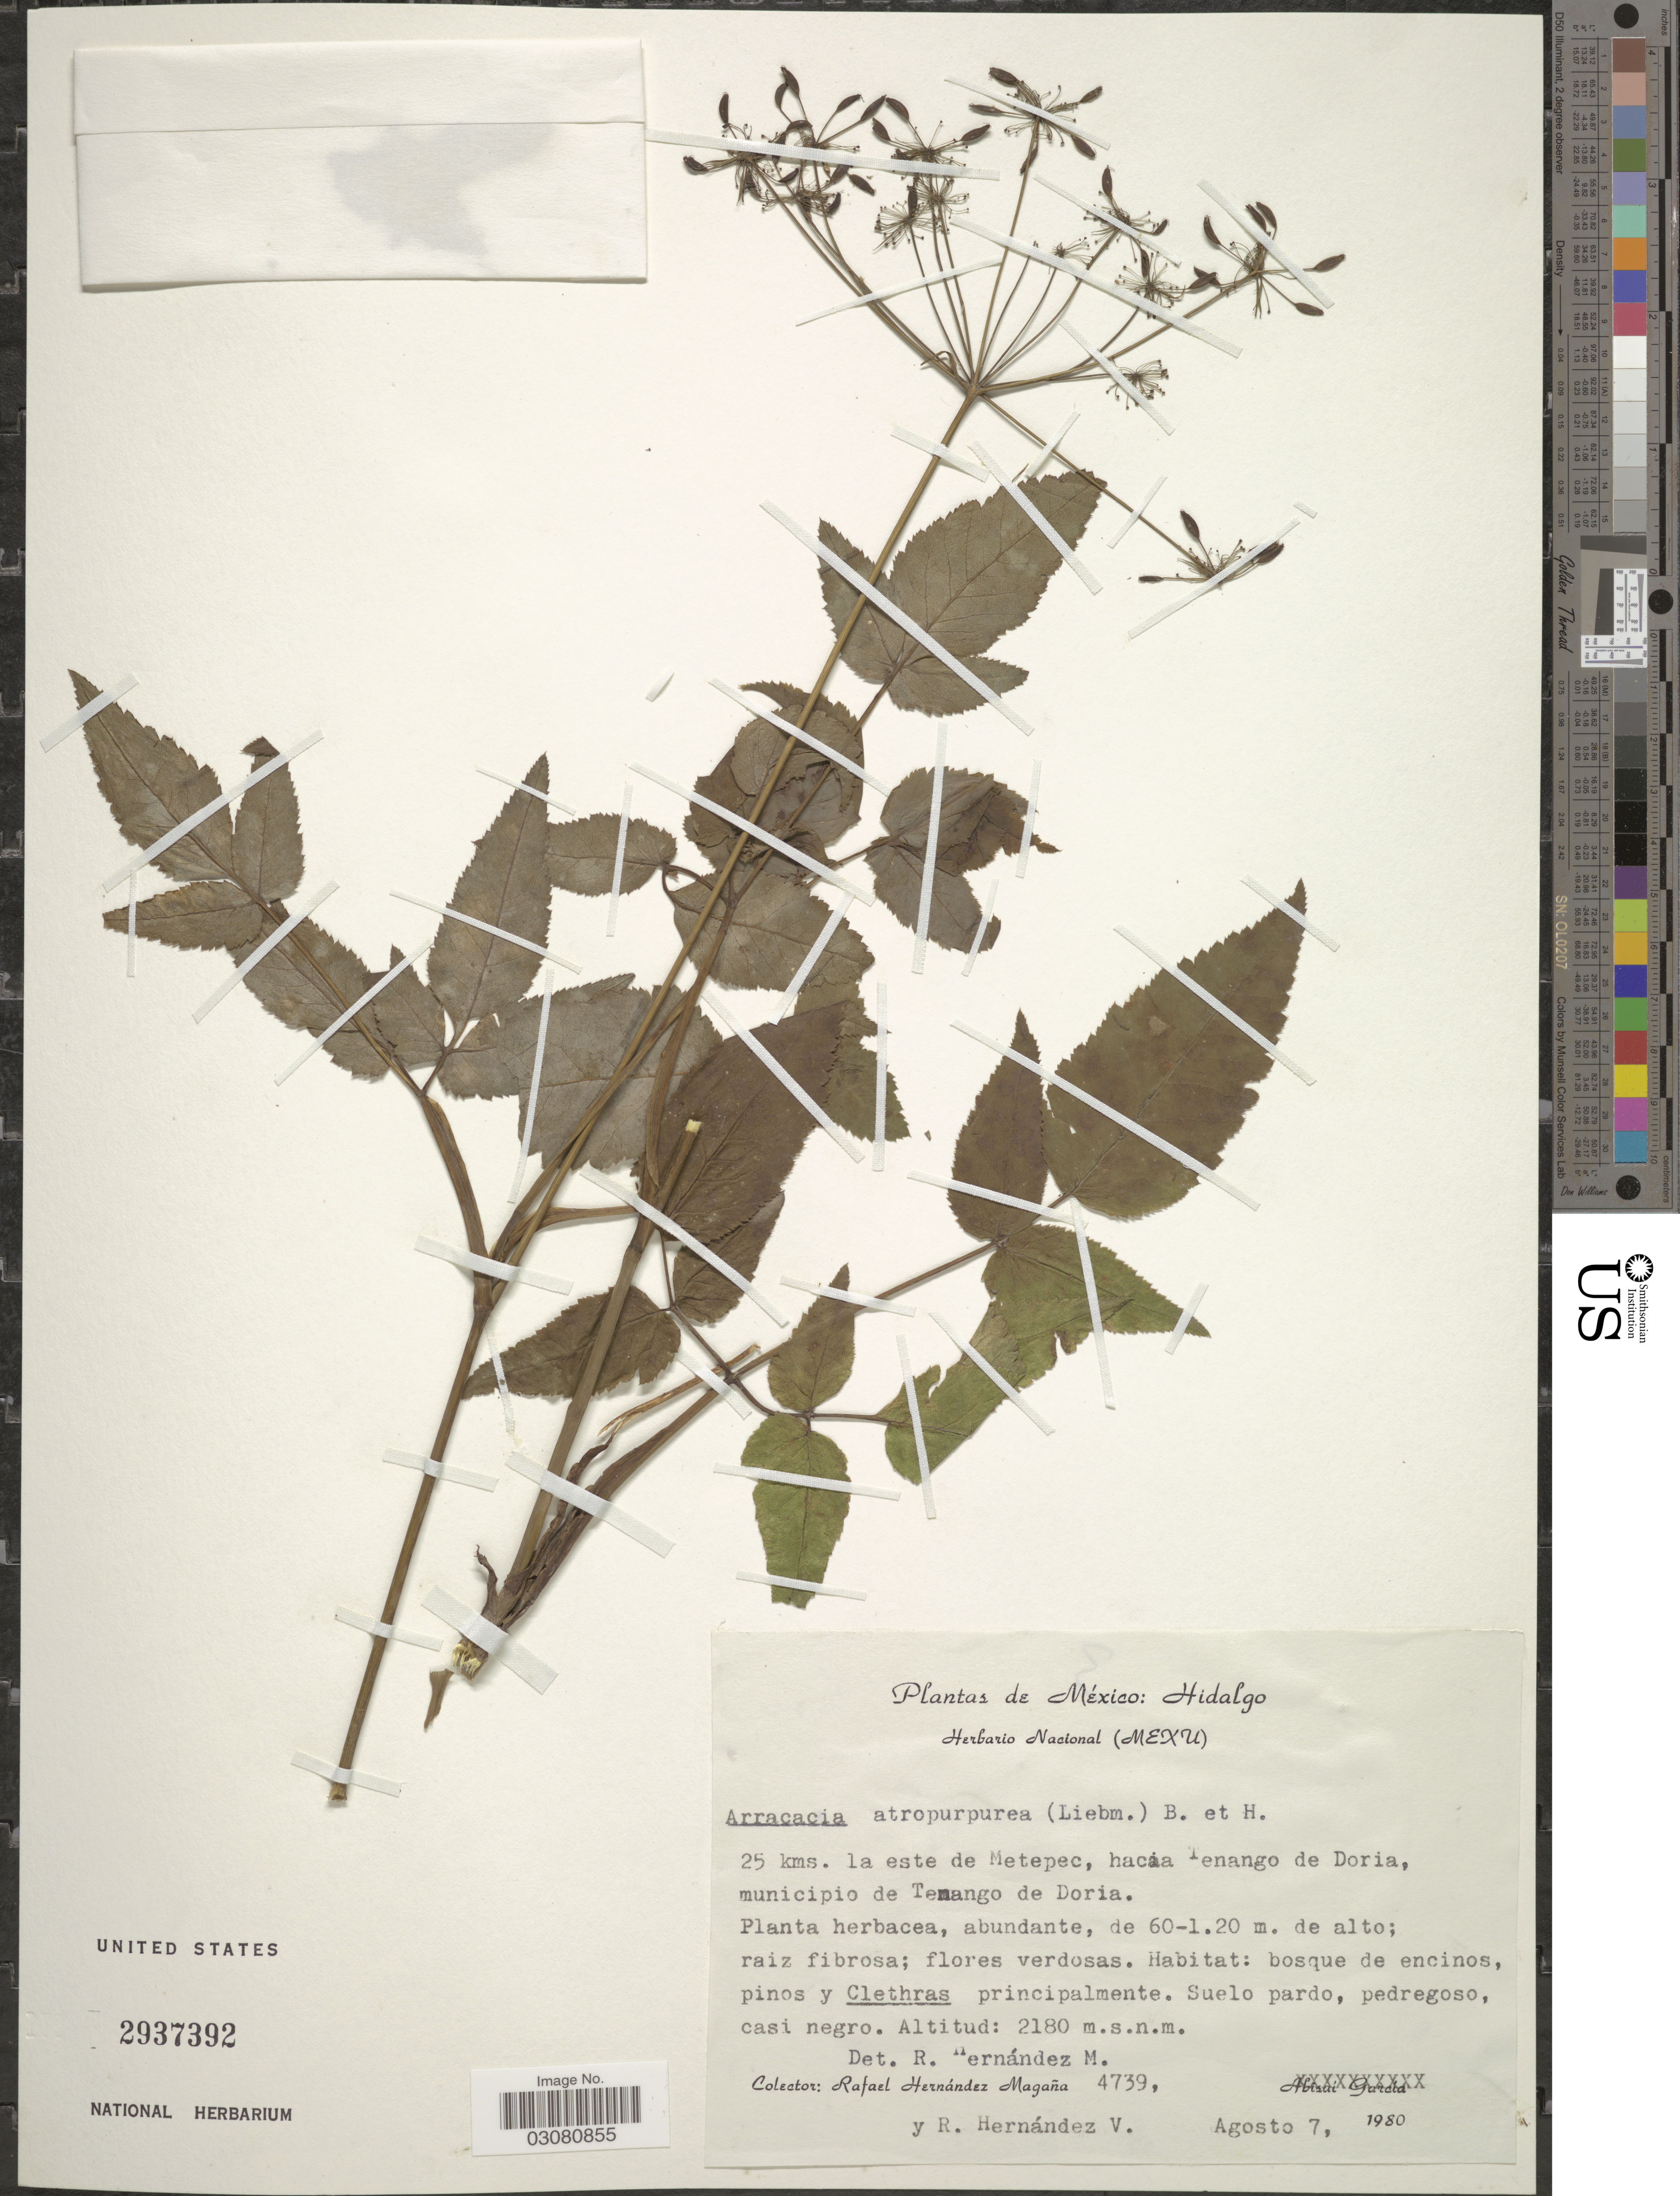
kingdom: Plantae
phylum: Tracheophyta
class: Magnoliopsida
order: Apiales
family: Apiaceae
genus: Arracacia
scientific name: Arracacia atropurpurea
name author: (Lehm.) Benth. & Hook. f. ex Hemsl.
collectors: R. Hernández-M. & R. Hernandez V.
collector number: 4739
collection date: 1980-08-07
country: Mexico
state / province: Hidalgo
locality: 25 kms. la este de Metepec, hacia Tenango de Doria, municipio de Tenango de Doria.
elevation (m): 2180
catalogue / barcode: US 2937392